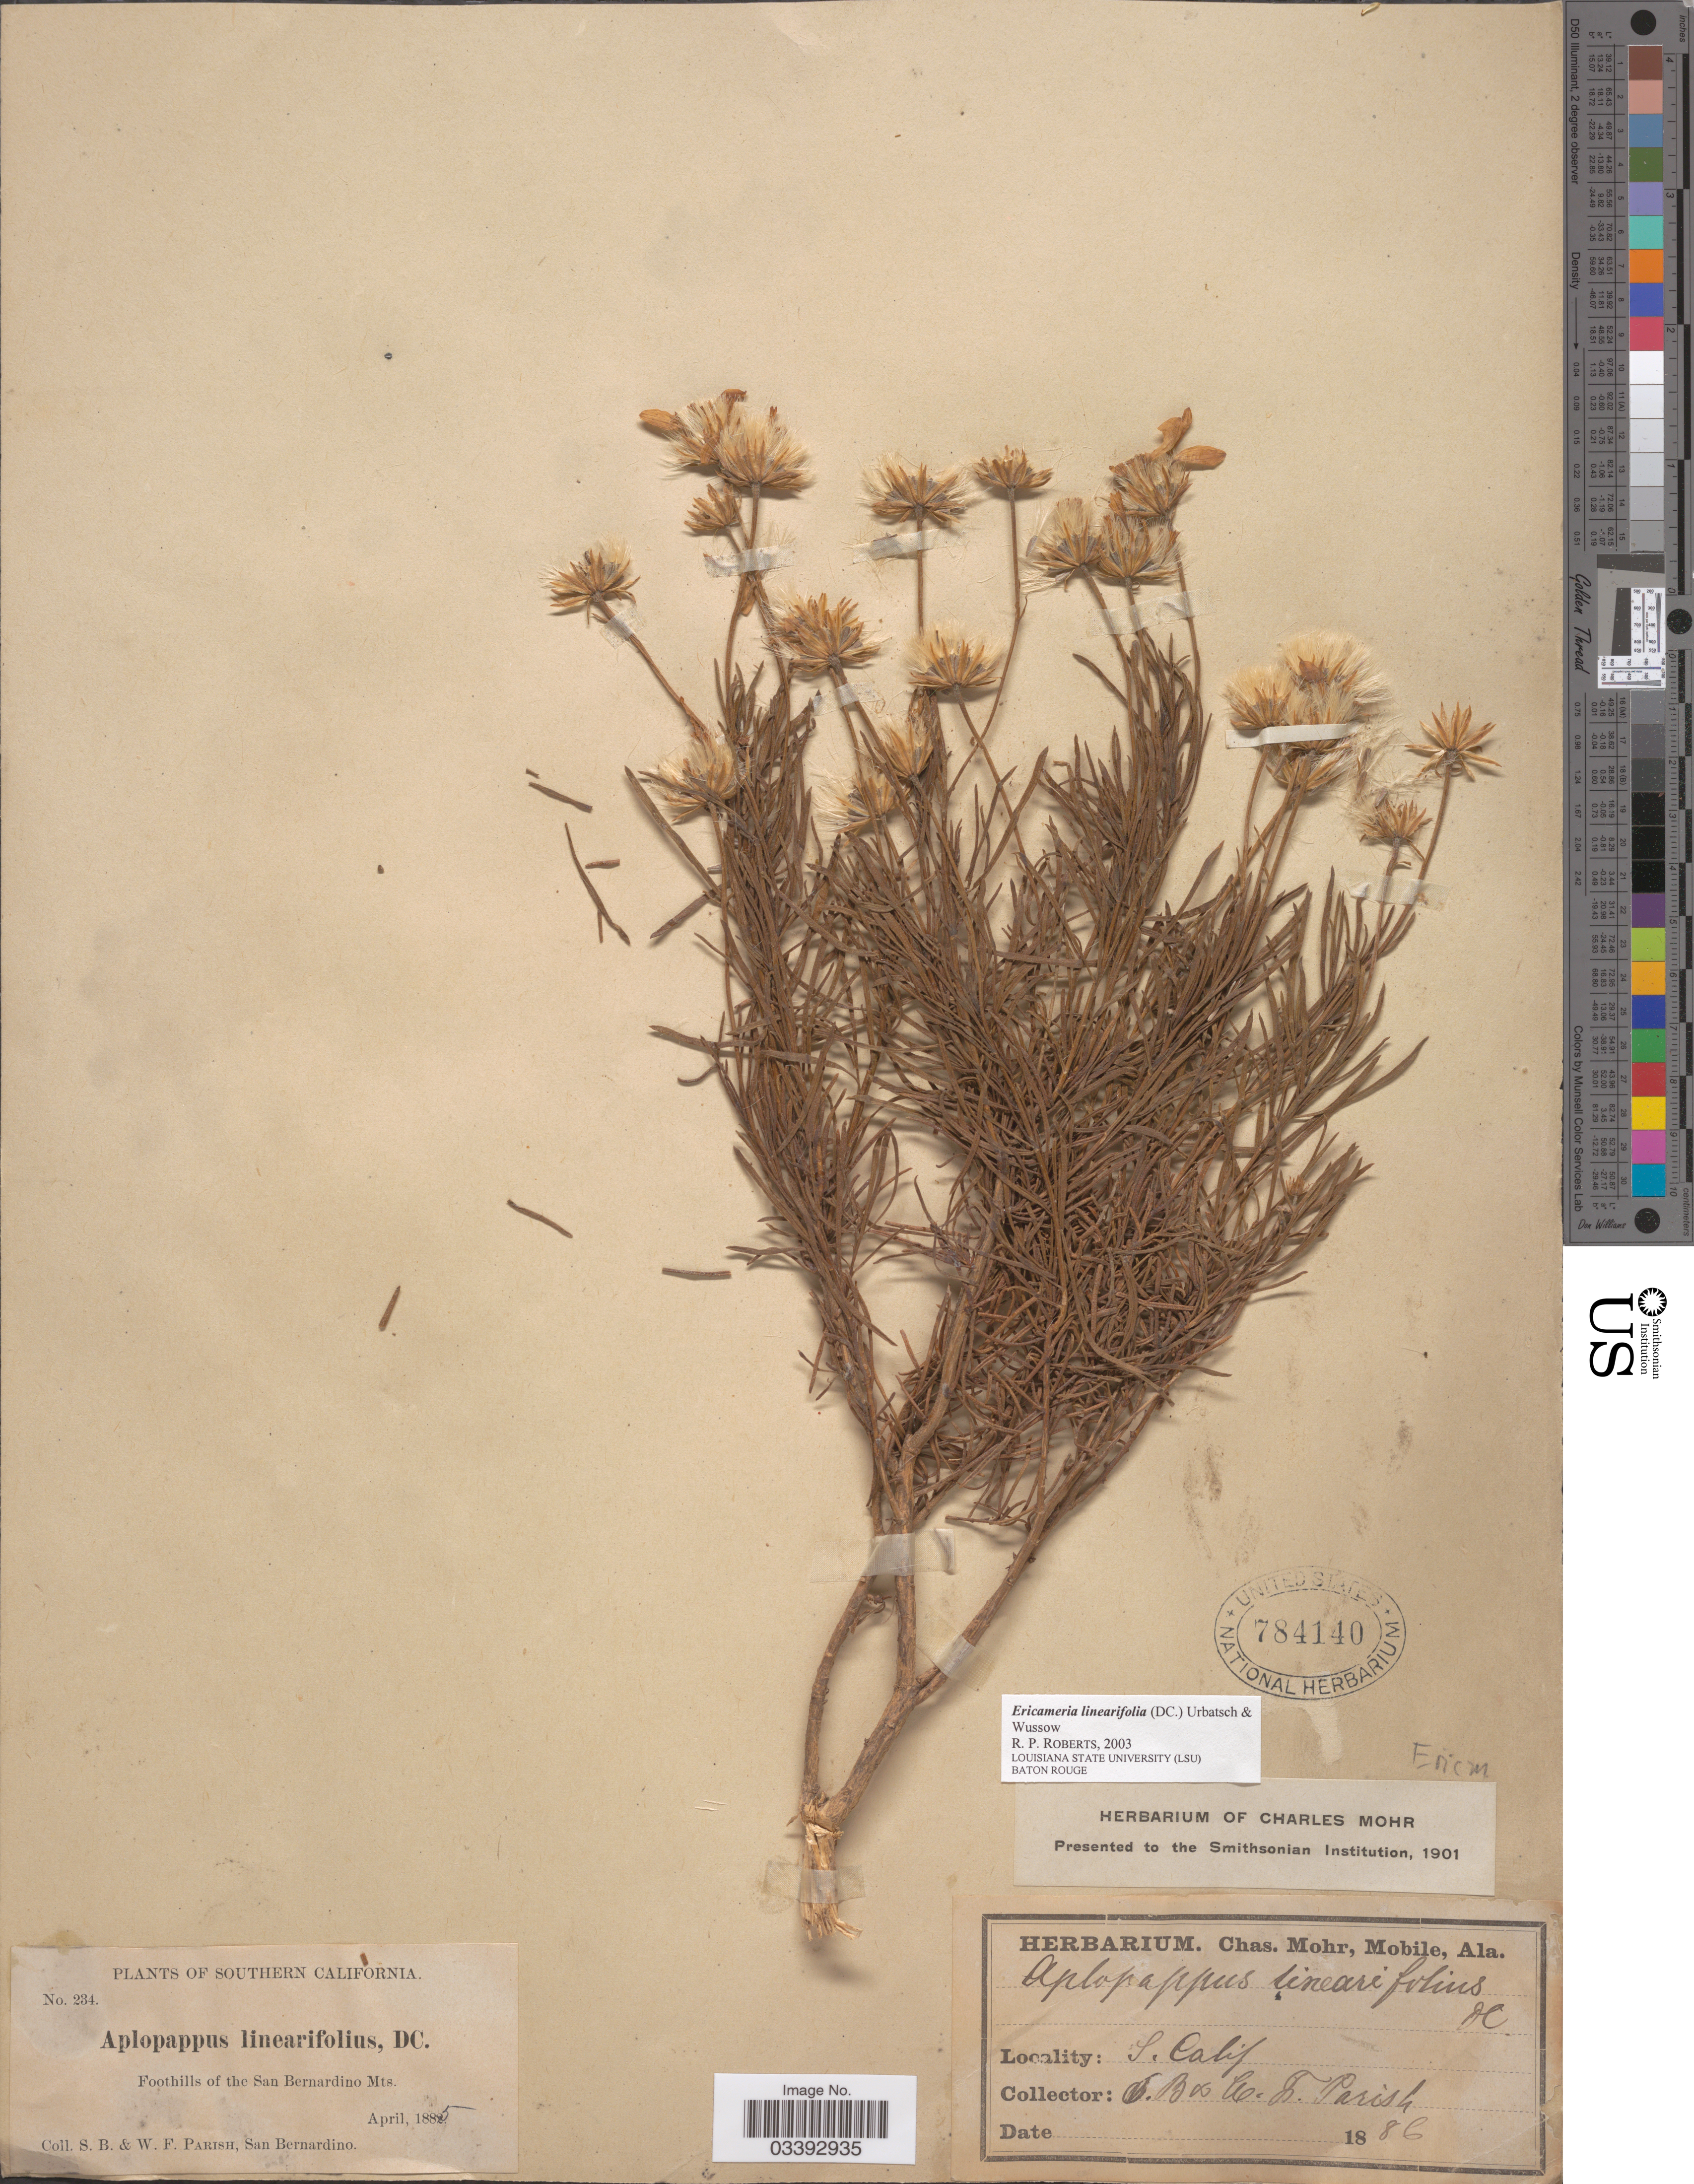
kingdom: Plantae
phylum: Tracheophyta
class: Magnoliopsida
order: Asterales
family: Asteraceae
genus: Ericameria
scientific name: Ericameria linearifolia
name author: (DC.) Urbatsch & Wussow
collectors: S. B. Parish & W. F. Parish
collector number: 234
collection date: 1885-04/1886-04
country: United States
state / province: California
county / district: San Bernardino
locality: Southern California. Foothills of the San Bernardino Mts.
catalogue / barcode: US 784140